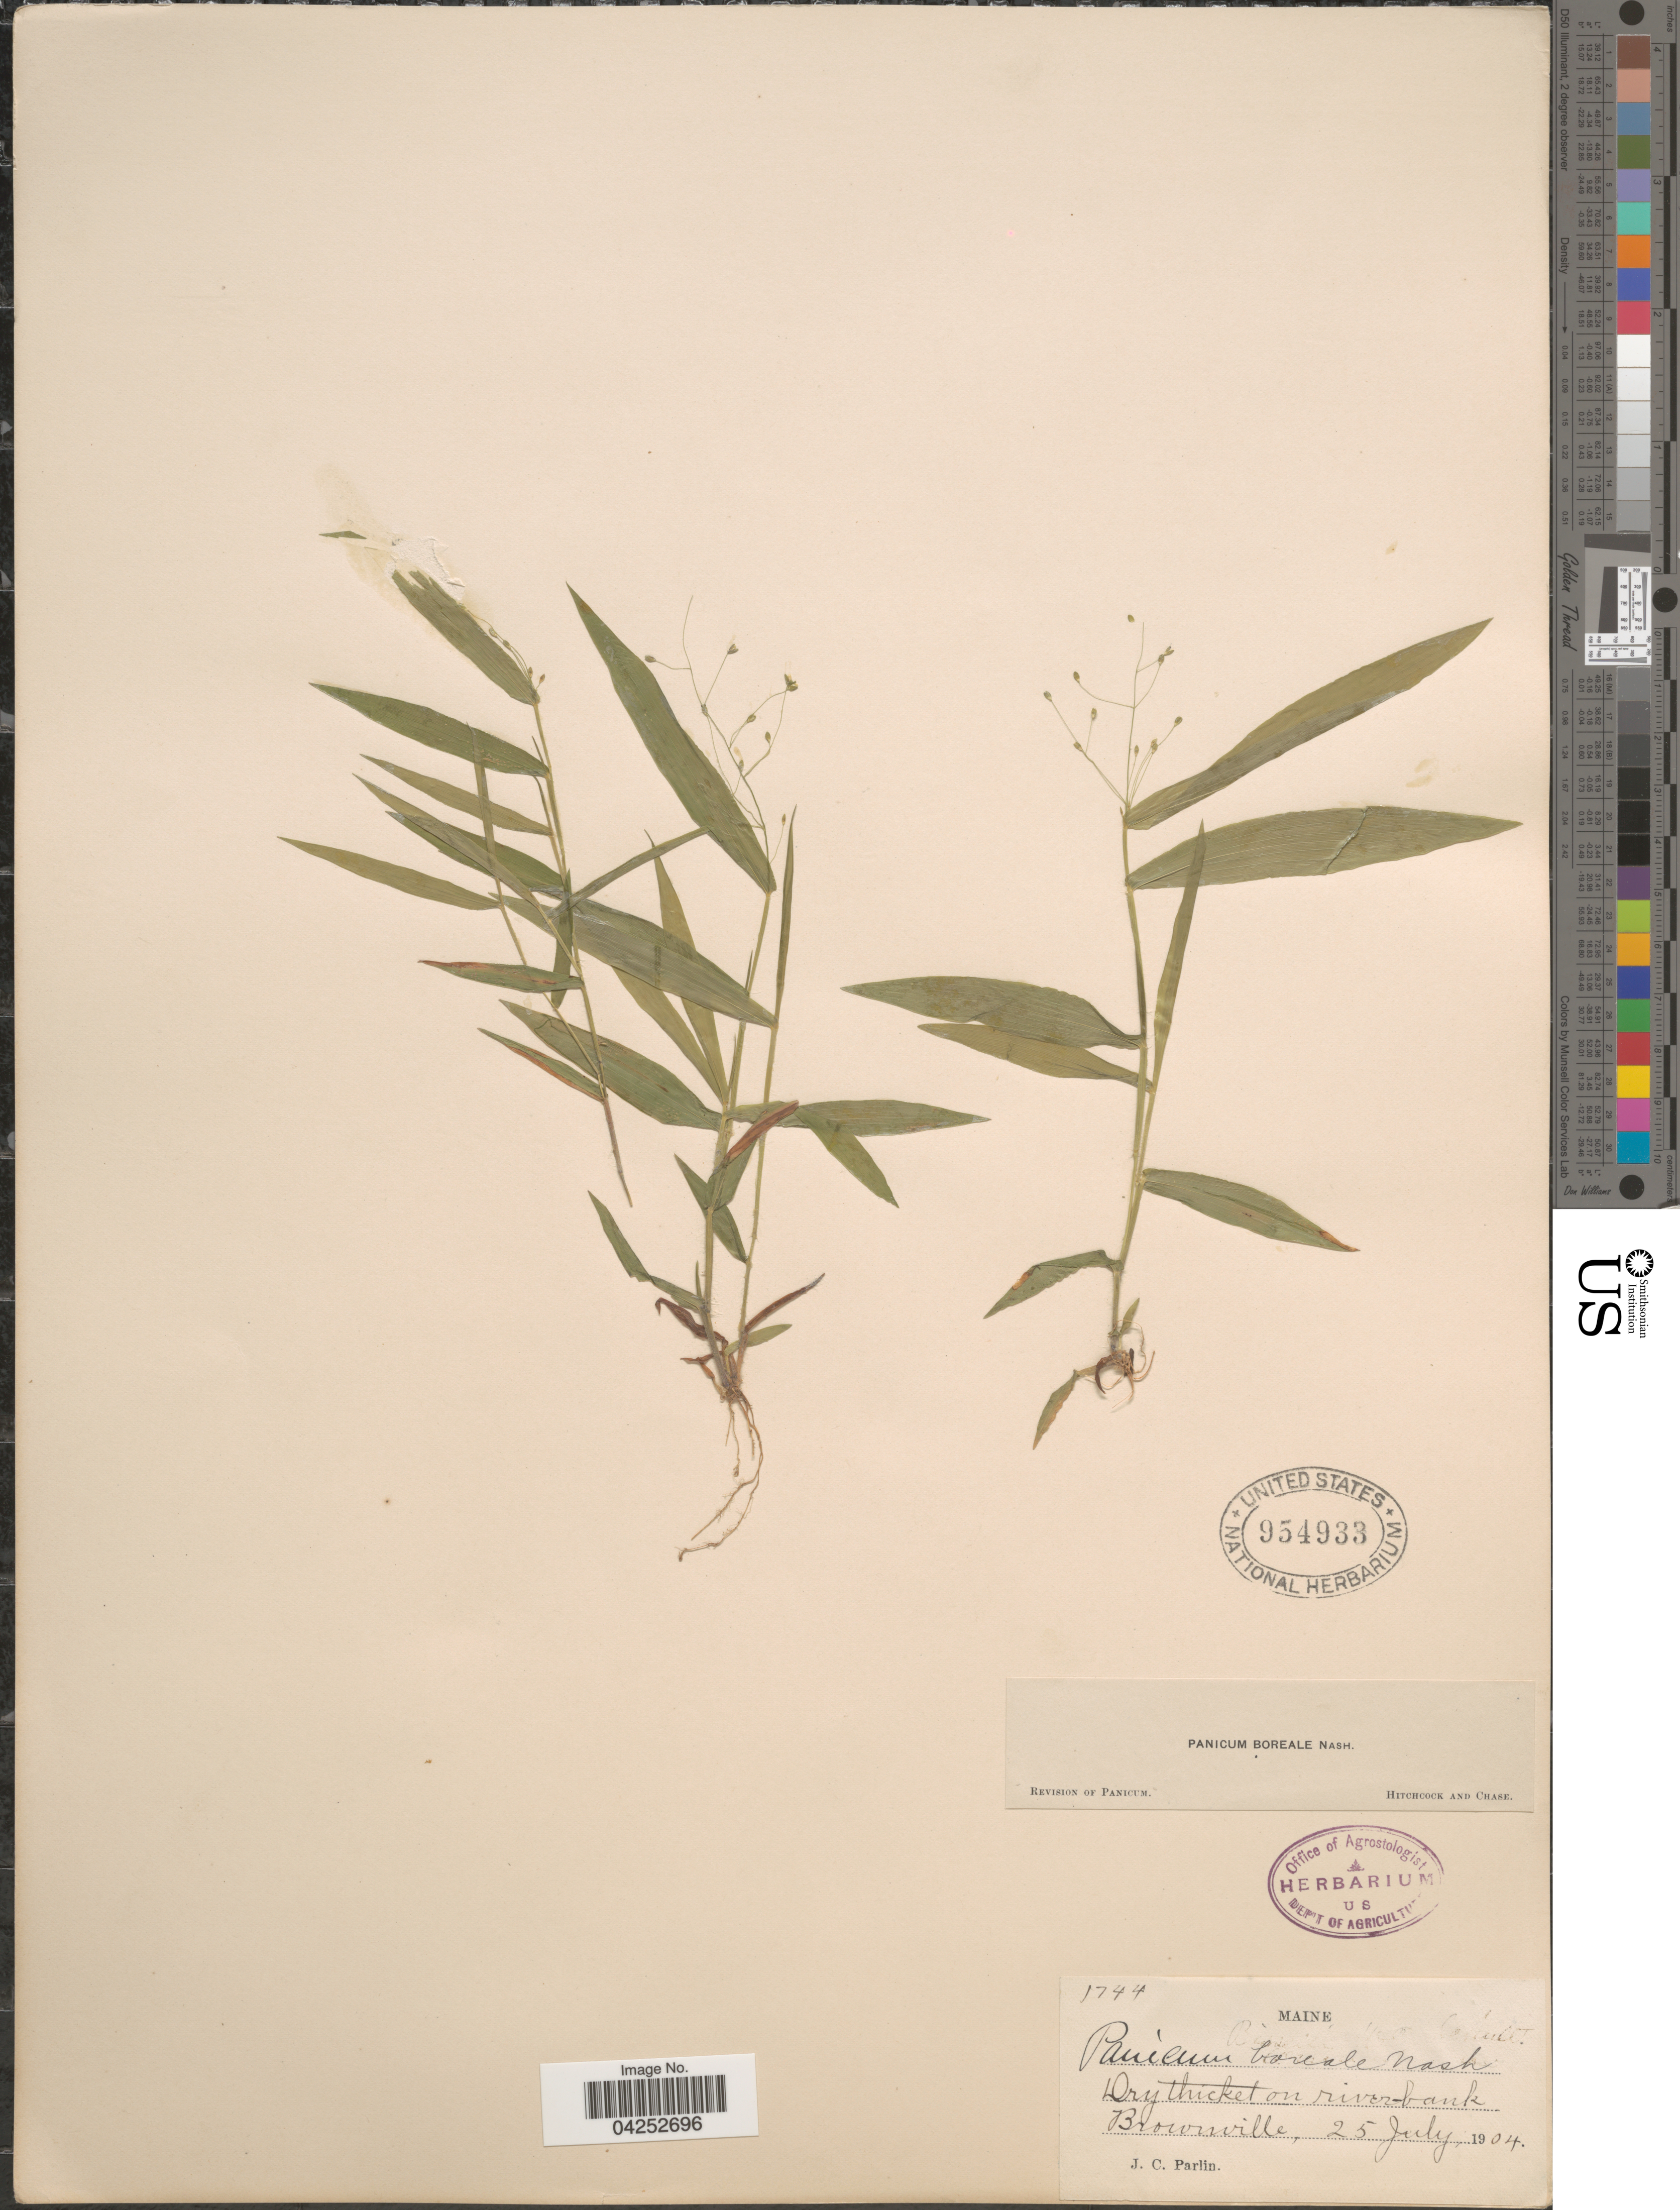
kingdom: Plantae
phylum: Tracheophyta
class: Liliopsida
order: Poales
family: Poaceae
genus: Dichanthelium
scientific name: Dichanthelium boreale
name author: (Nash) Freckmann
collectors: J. Parlin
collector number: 1744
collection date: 1904-07-25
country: United States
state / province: Maine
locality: Dry thicket on river-bank Brownville.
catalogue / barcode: US 954933